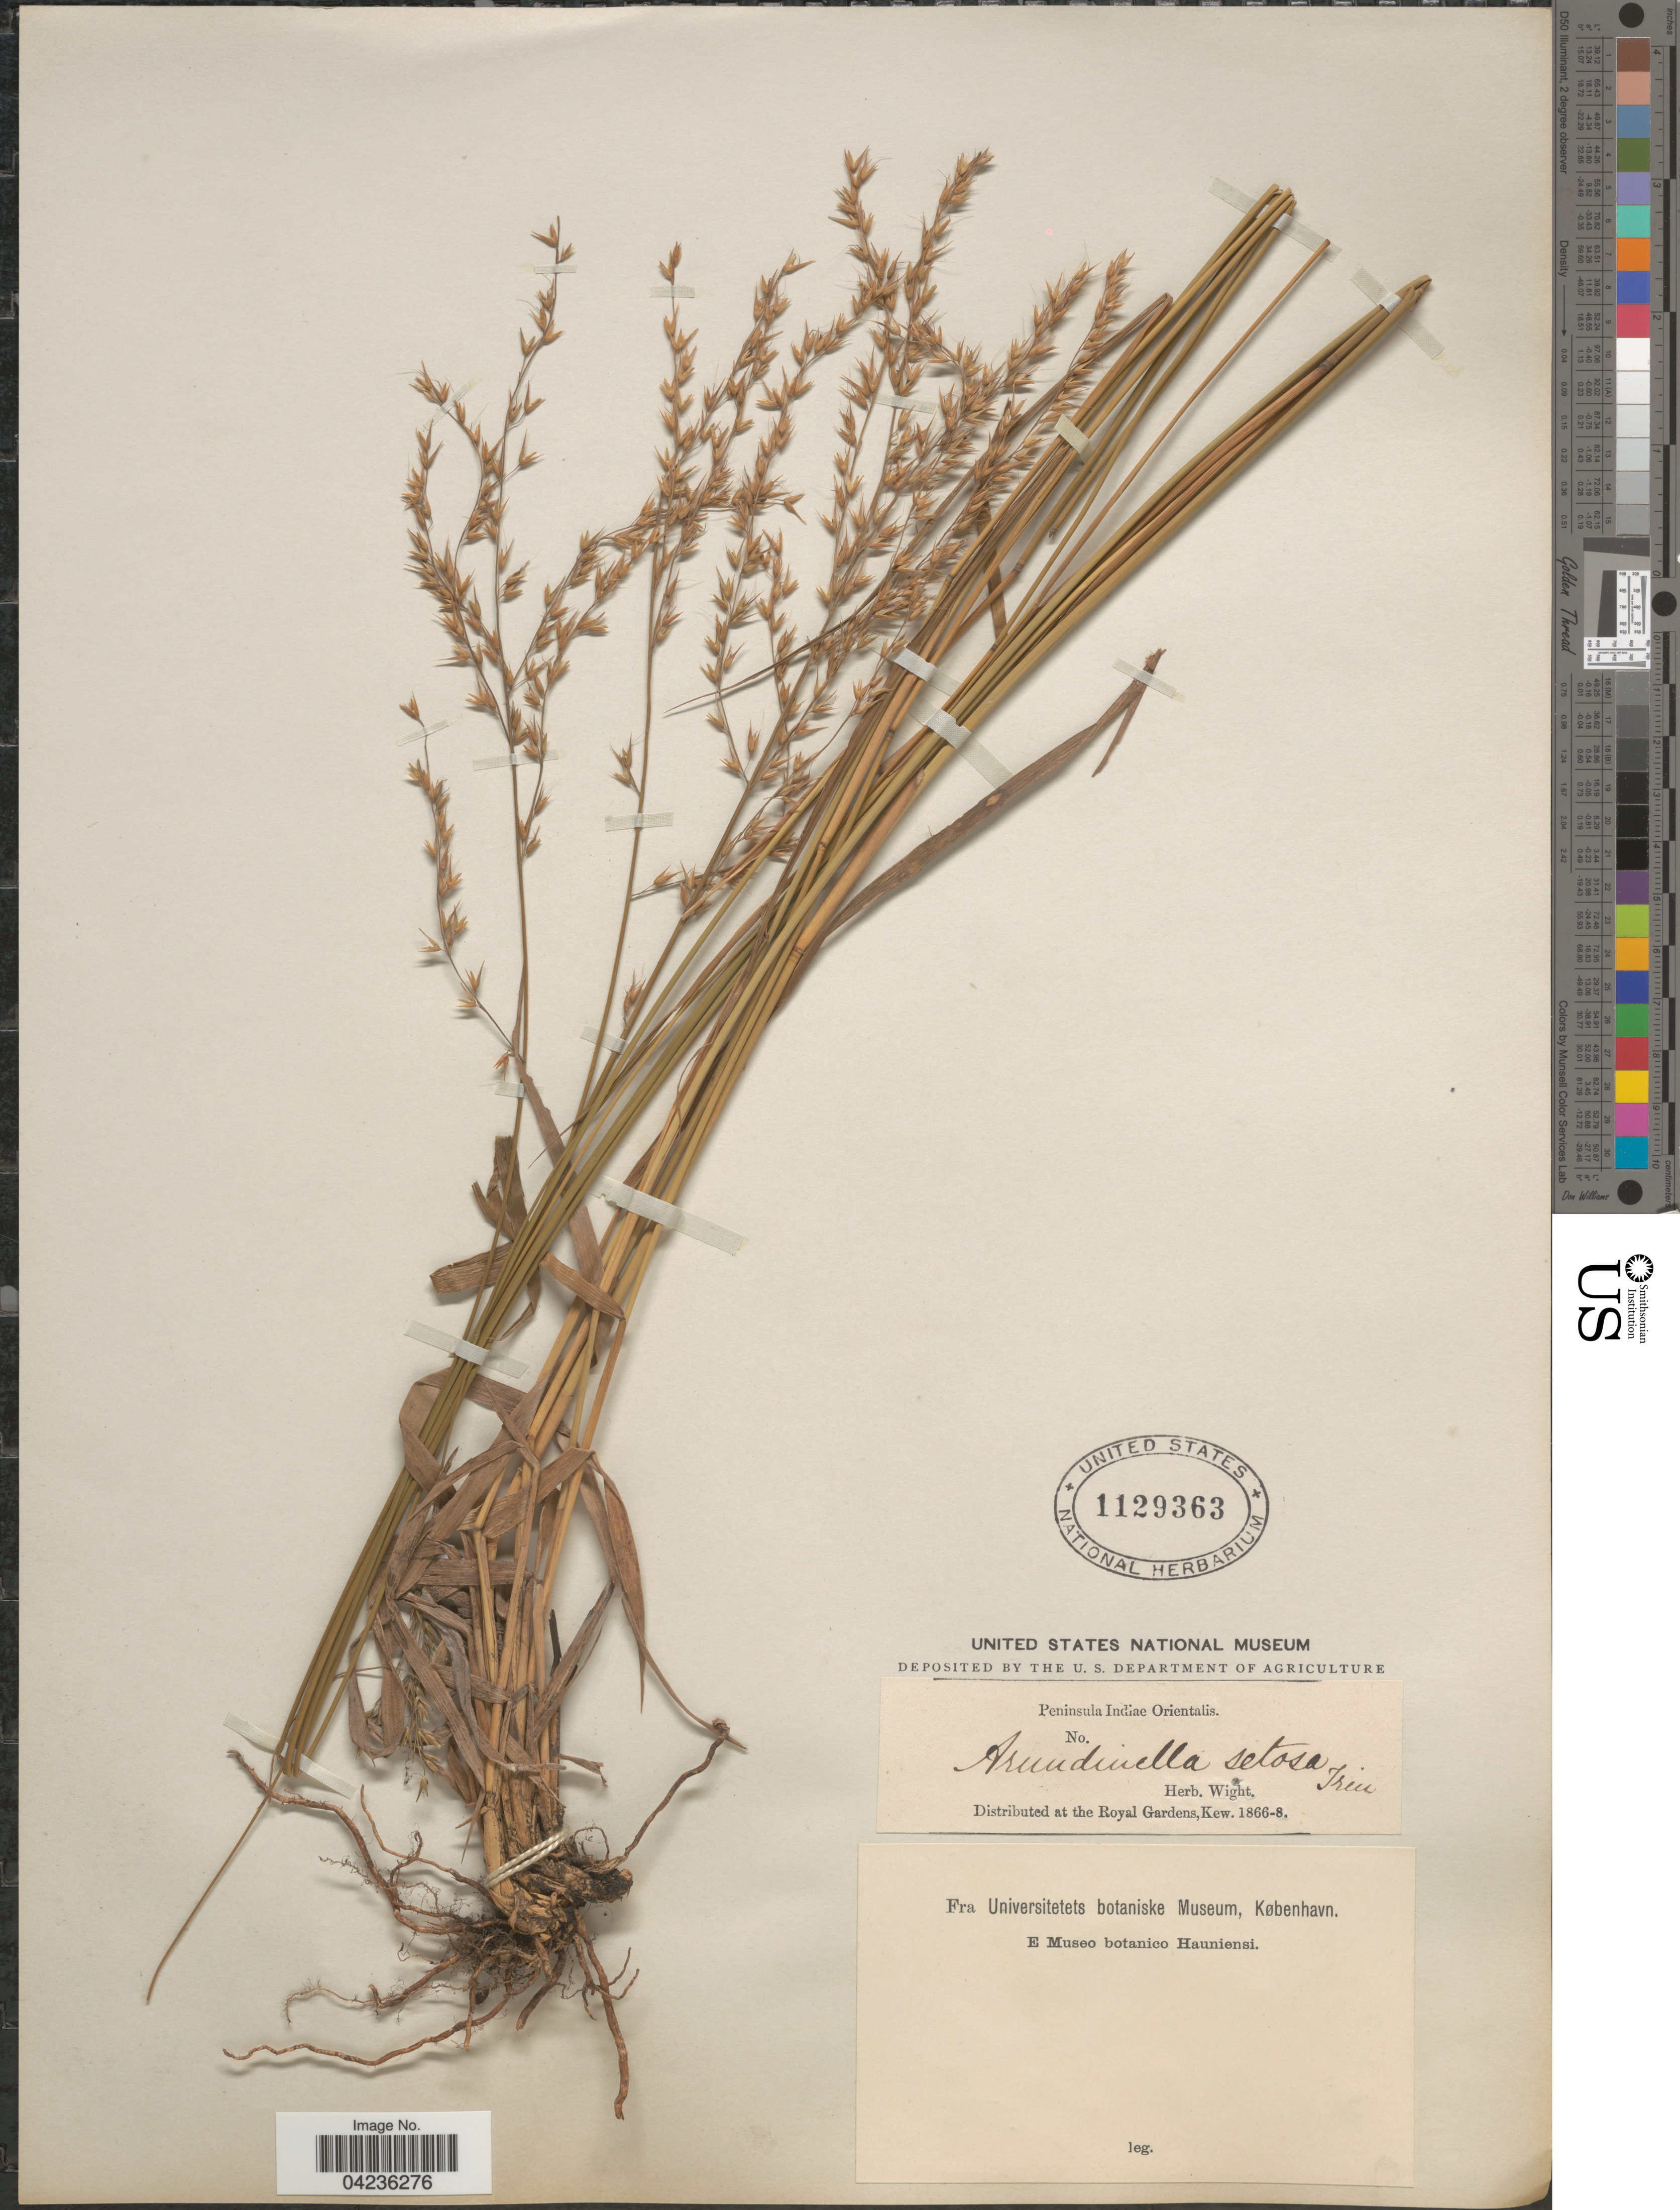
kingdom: Plantae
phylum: Tracheophyta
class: Liliopsida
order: Poales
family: Poaceae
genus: Arundinella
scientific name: Arundinella setosa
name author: Trin.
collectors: ex Herb. Wight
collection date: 1866/1868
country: India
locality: Indiae Orientalis.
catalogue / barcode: US 1129363